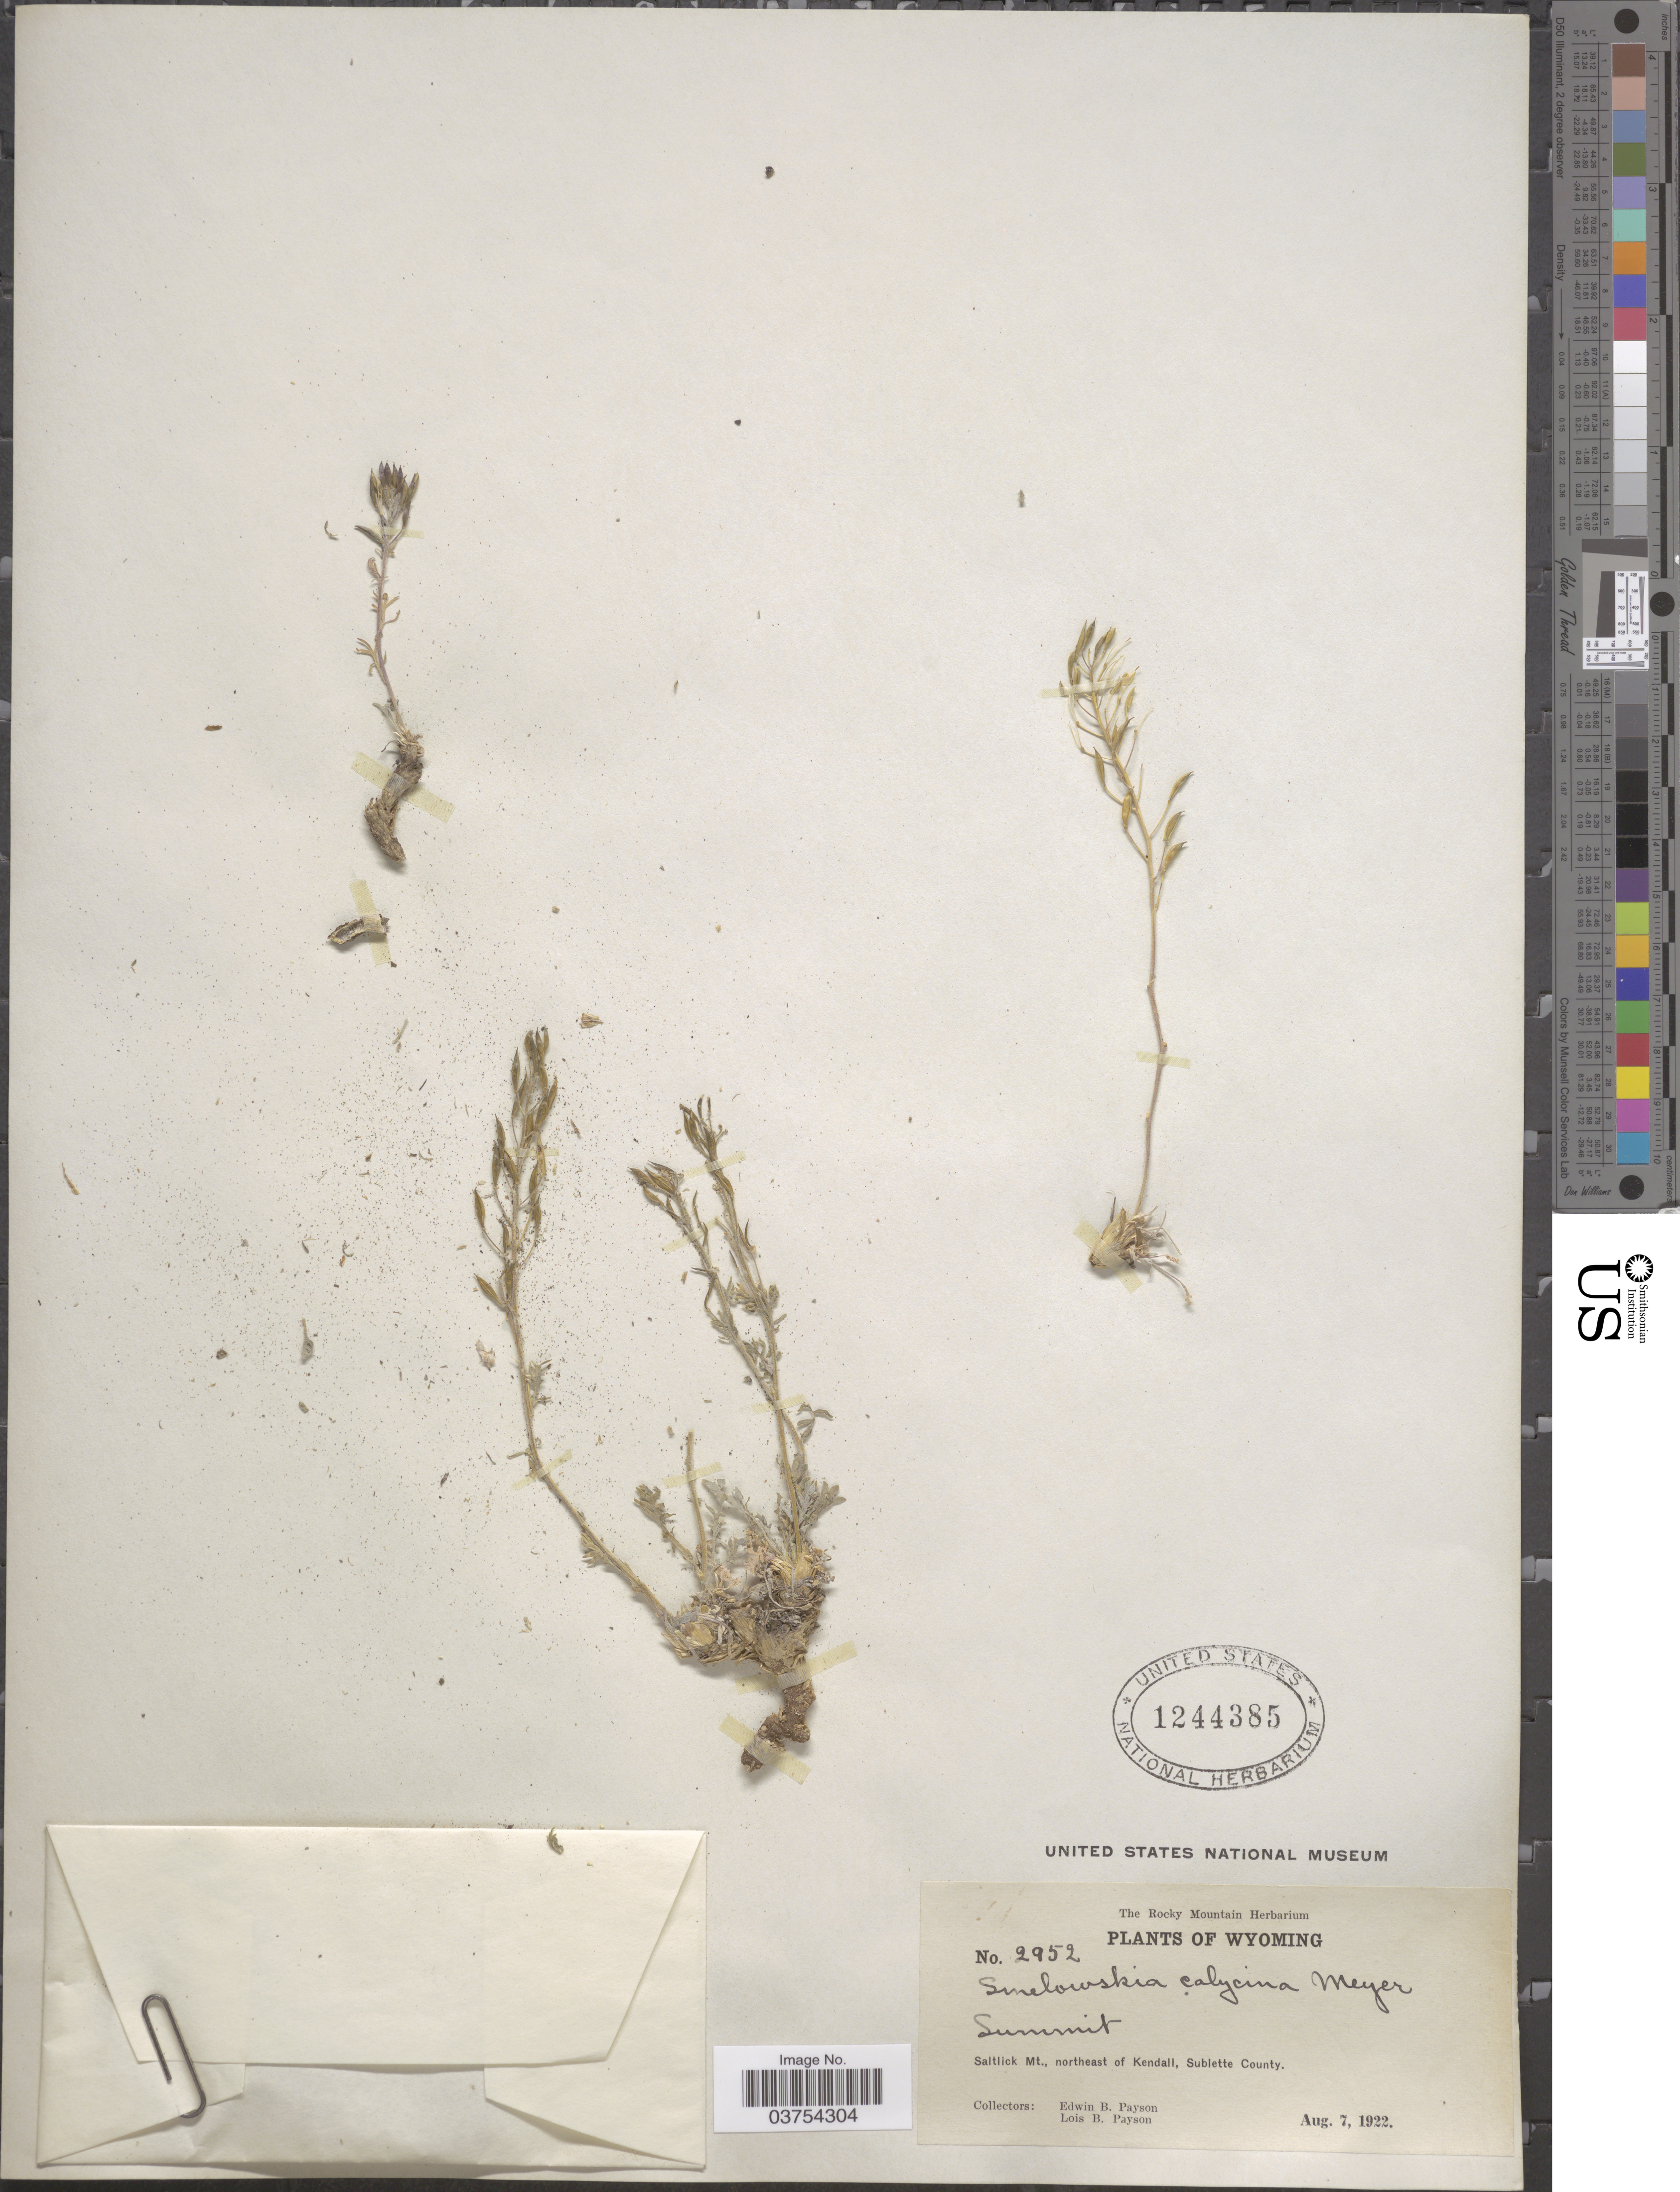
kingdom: Plantae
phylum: Tracheophyta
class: Magnoliopsida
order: Brassicales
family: Brassicaceae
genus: Smelowskia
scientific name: Smelowskia calycina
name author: (Stephan) C.A. Mey.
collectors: E. B. Payson & L. Payson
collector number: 2952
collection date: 1922-08-07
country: United States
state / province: Wyoming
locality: Summit. Saltlick Mt., northeast of Kendall, Sublette County.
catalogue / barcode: US 1244385